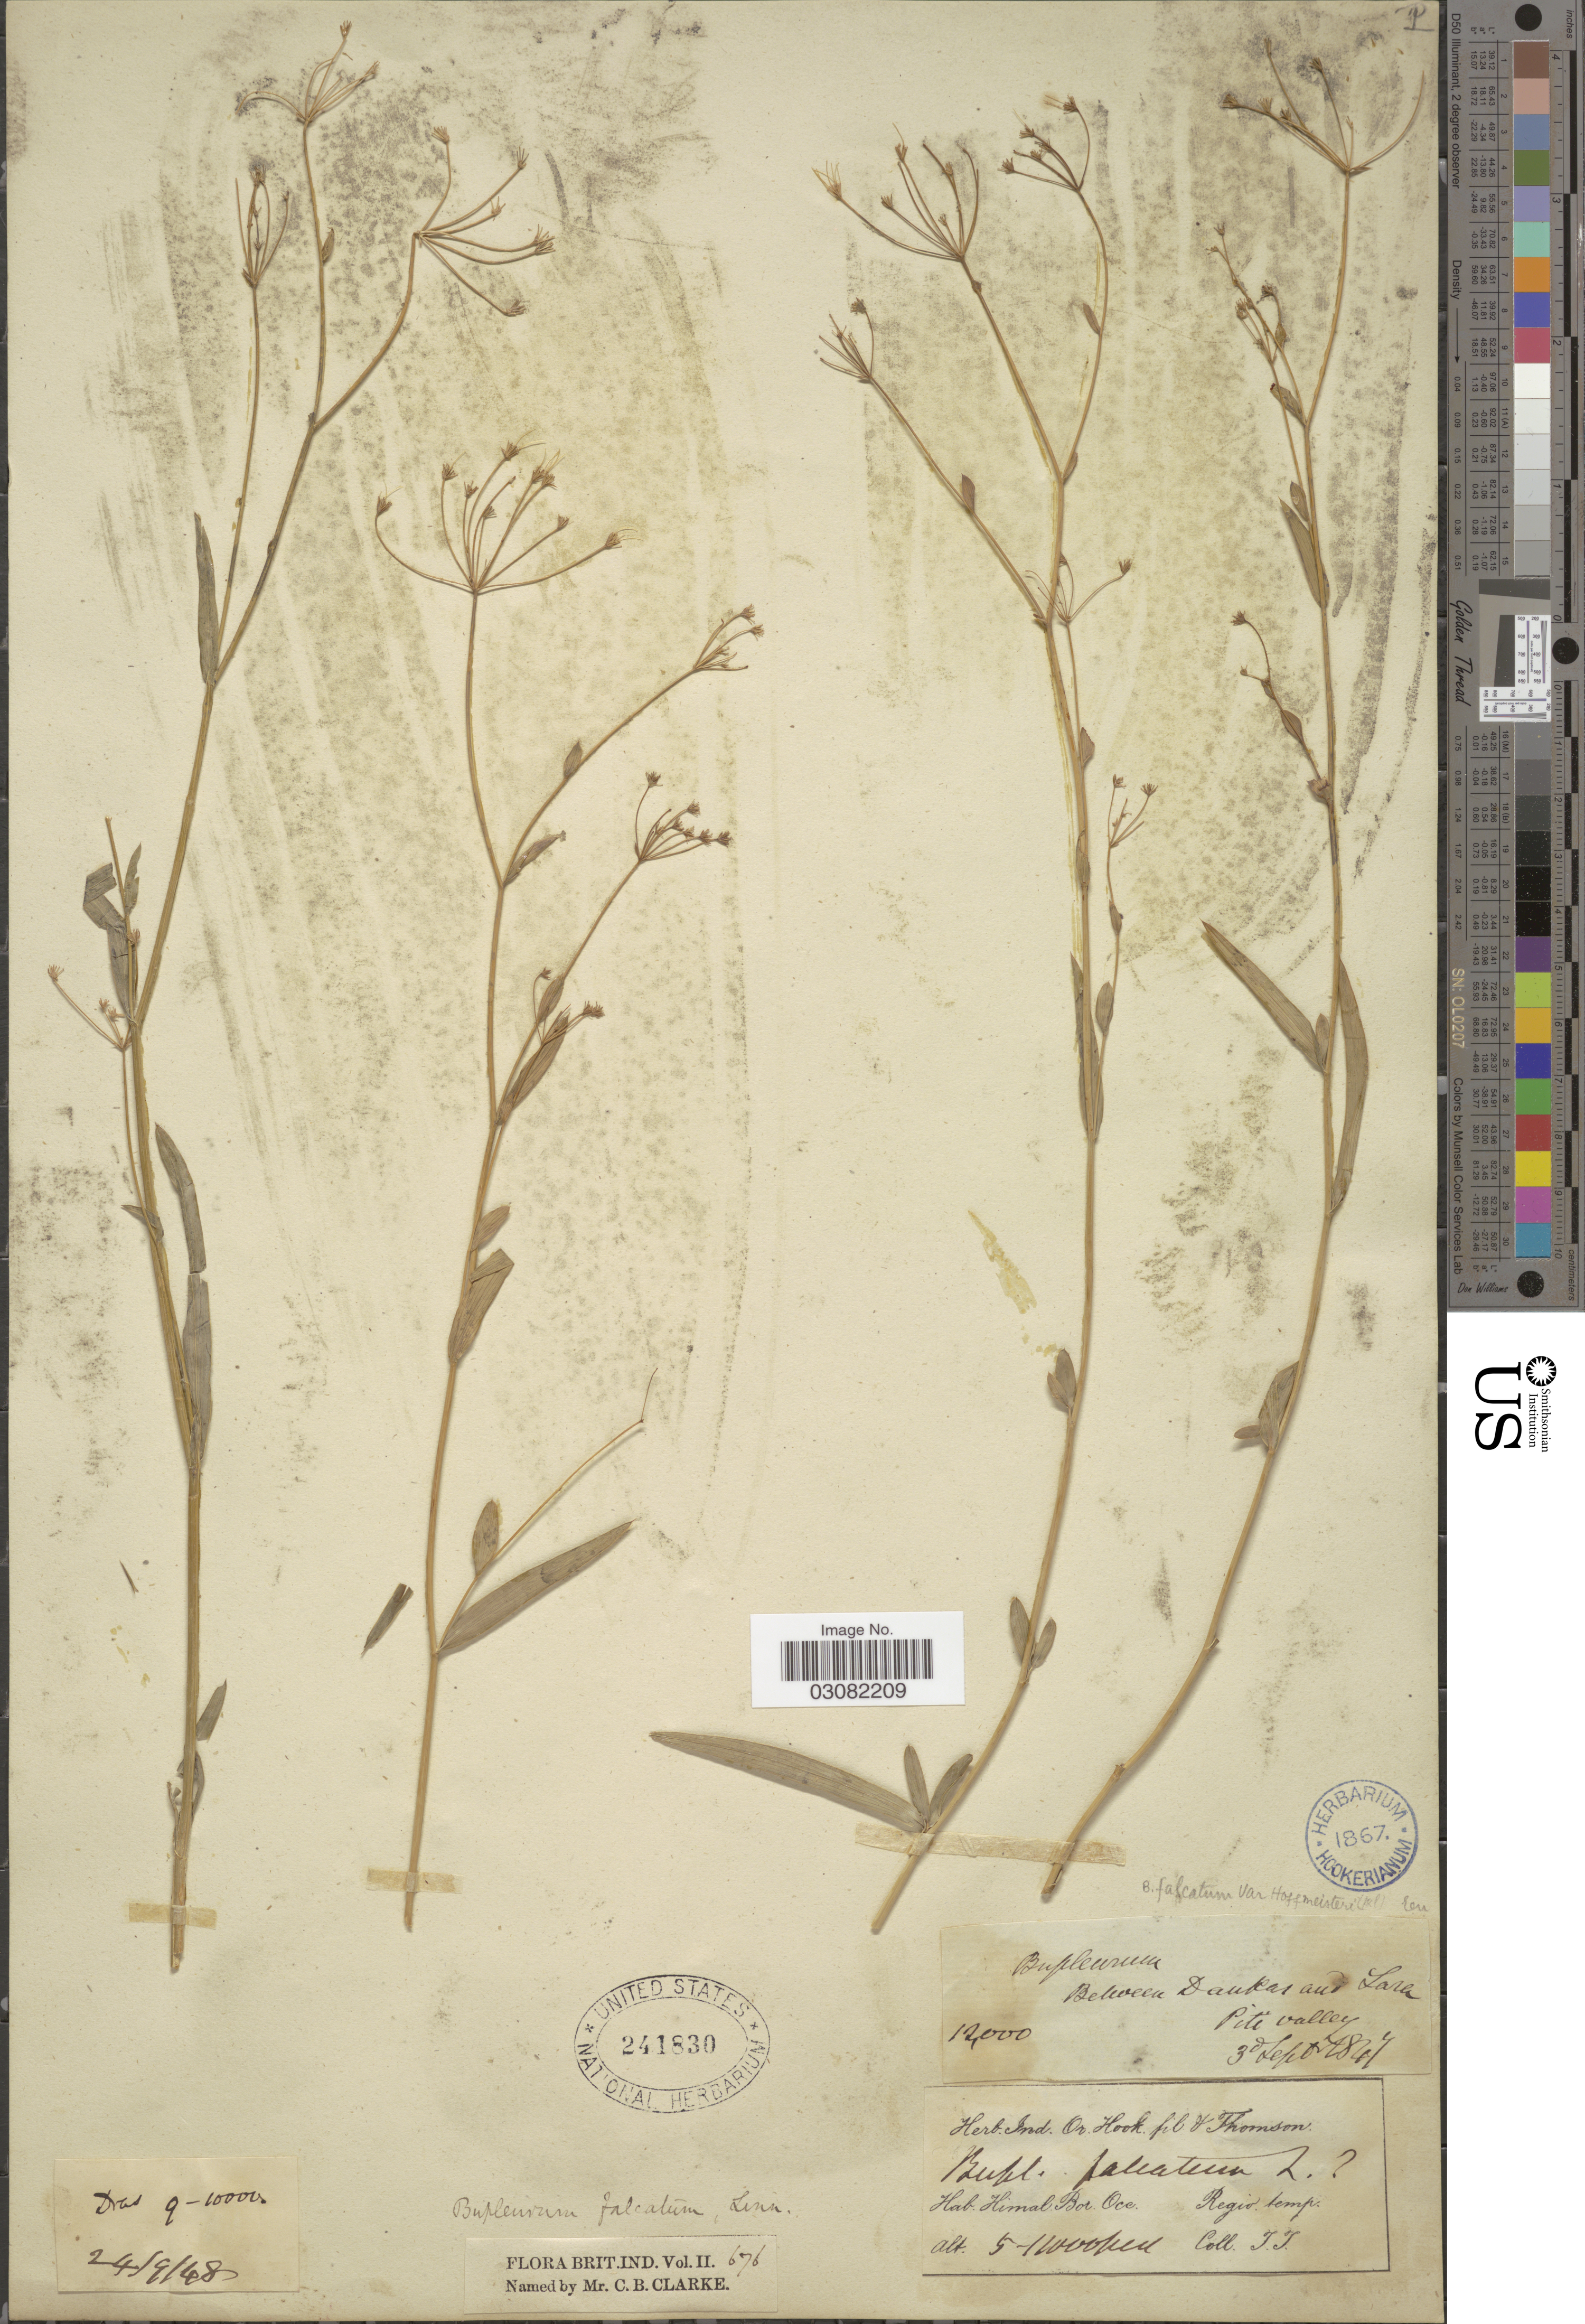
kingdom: Plantae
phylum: Tracheophyta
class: Magnoliopsida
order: Apiales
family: Apiaceae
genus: Bupleurum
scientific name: Bupleurum falcatum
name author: L.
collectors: J. J.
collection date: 1847-09-03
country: India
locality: Brit. Ind. Vol. II, Between Dankar and Lara, Piti valley, Himal Bot. Occ., Regio temp.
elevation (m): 3658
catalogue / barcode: US 241830